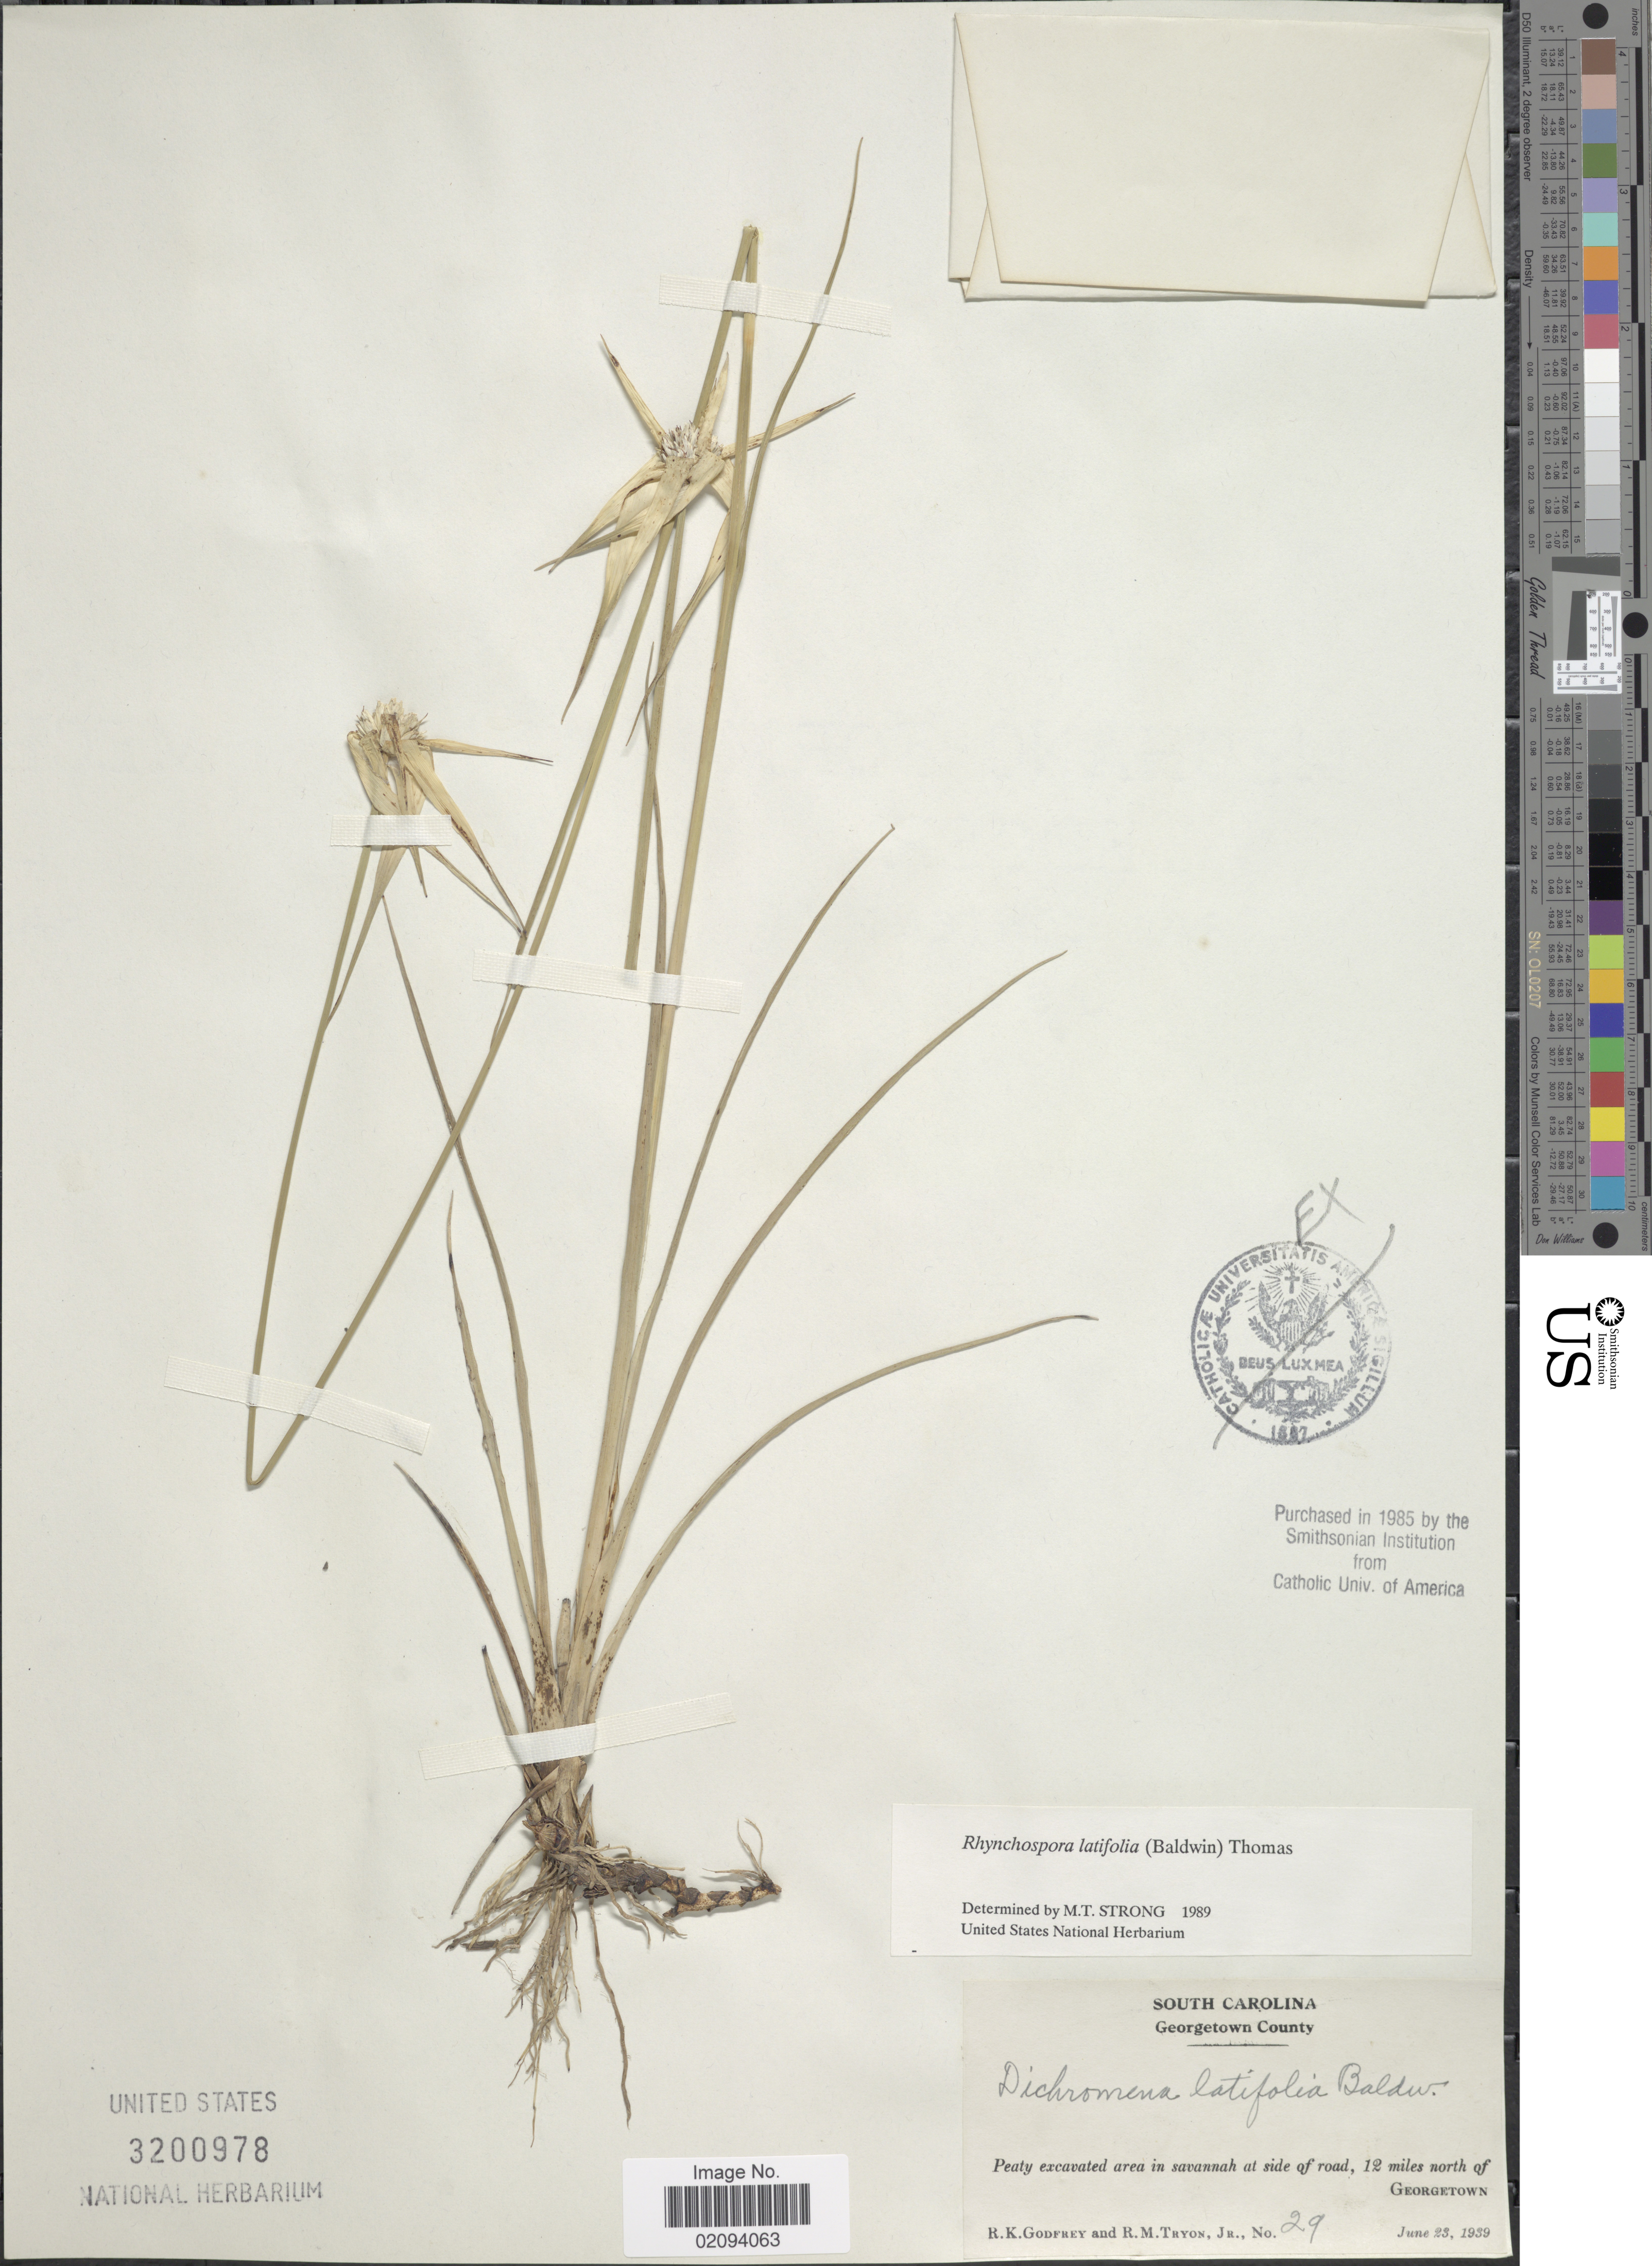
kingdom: Plantae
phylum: Tracheophyta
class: Liliopsida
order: Poales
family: Cyperaceae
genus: Rhynchospora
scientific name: Rhynchospora latifolia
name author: (Baldwin ex Elliott) W.W. Thomas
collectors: R. K. Godfrey & R. M. Tryon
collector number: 29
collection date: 1939-06-23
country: United States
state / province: South Carolina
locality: Georgetown County. Peaty excavated area in savannah at side of road, 12 miles north of Georgetown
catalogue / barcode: US 3200978